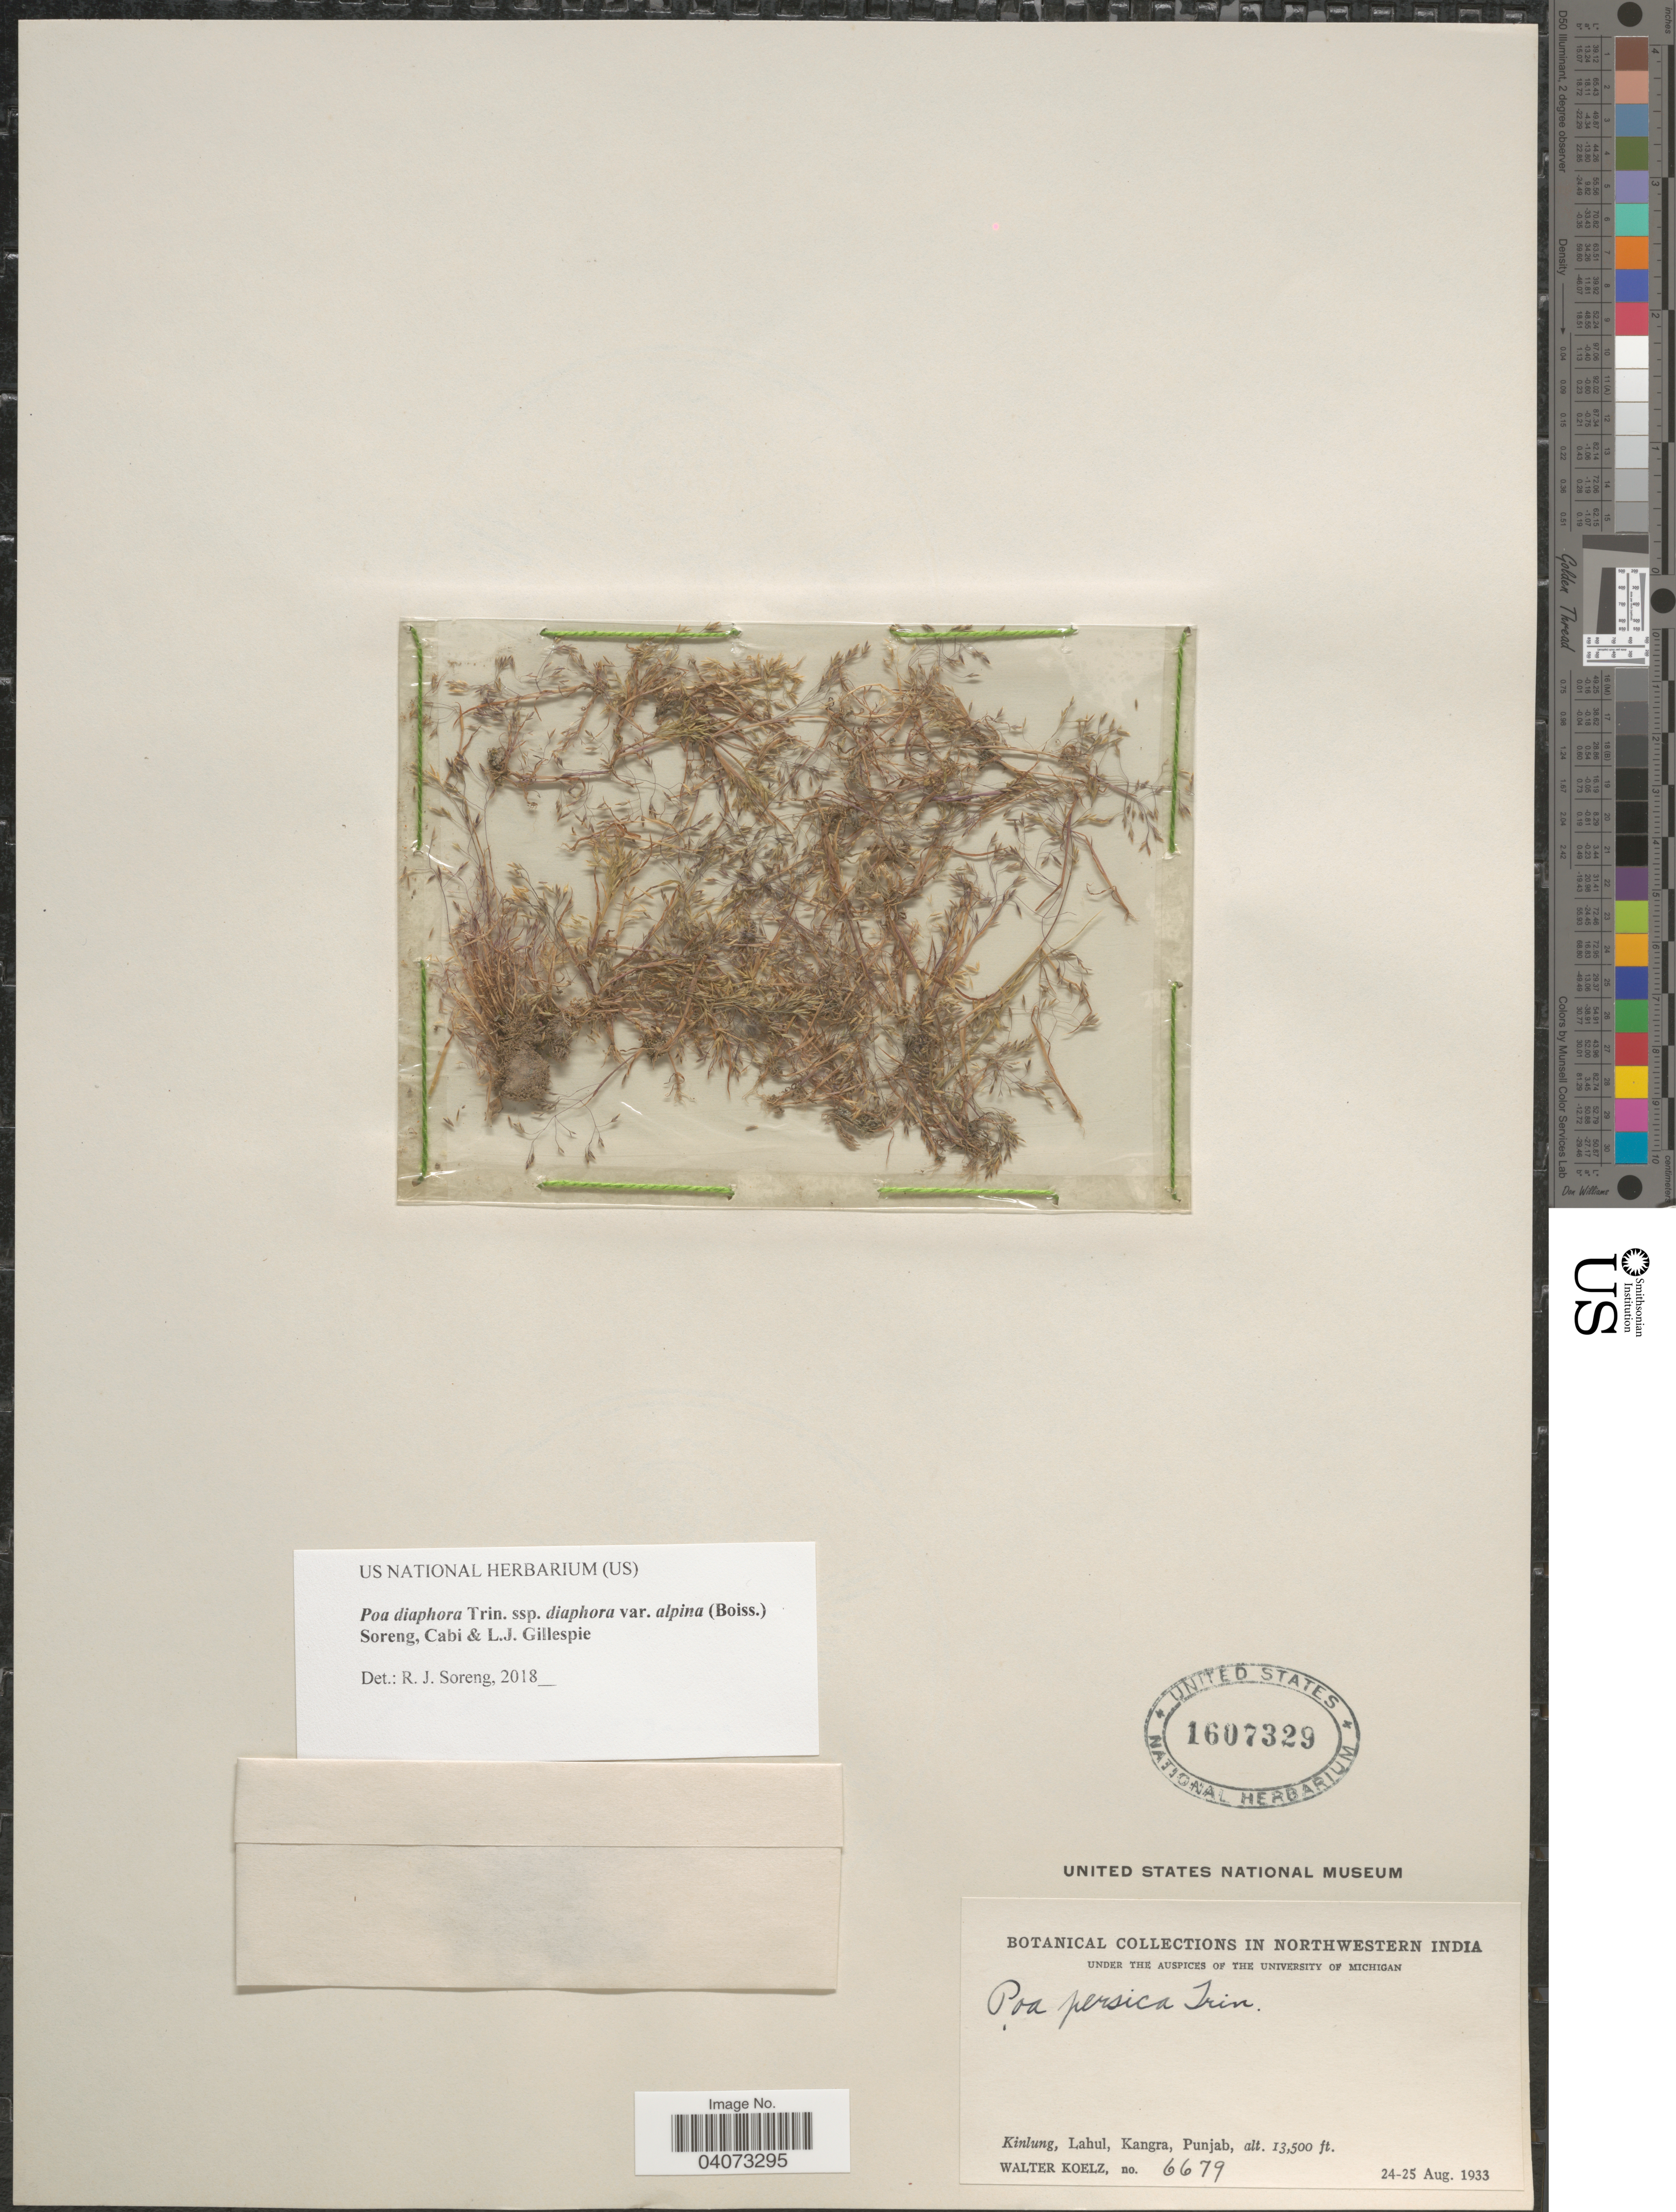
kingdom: Plantae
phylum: Tracheophyta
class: Liliopsida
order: Poales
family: Poaceae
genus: Poa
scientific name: Poa diaphora subsp. diaphora var. alpina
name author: (Boiss.) Soreng et al.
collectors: W. N. Koelz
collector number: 6679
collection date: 1933-08-24/1933-08-25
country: India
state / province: Punjab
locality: Northwestern India. Kinlung, Lahul, Kangra.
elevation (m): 4115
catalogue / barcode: US 1607329